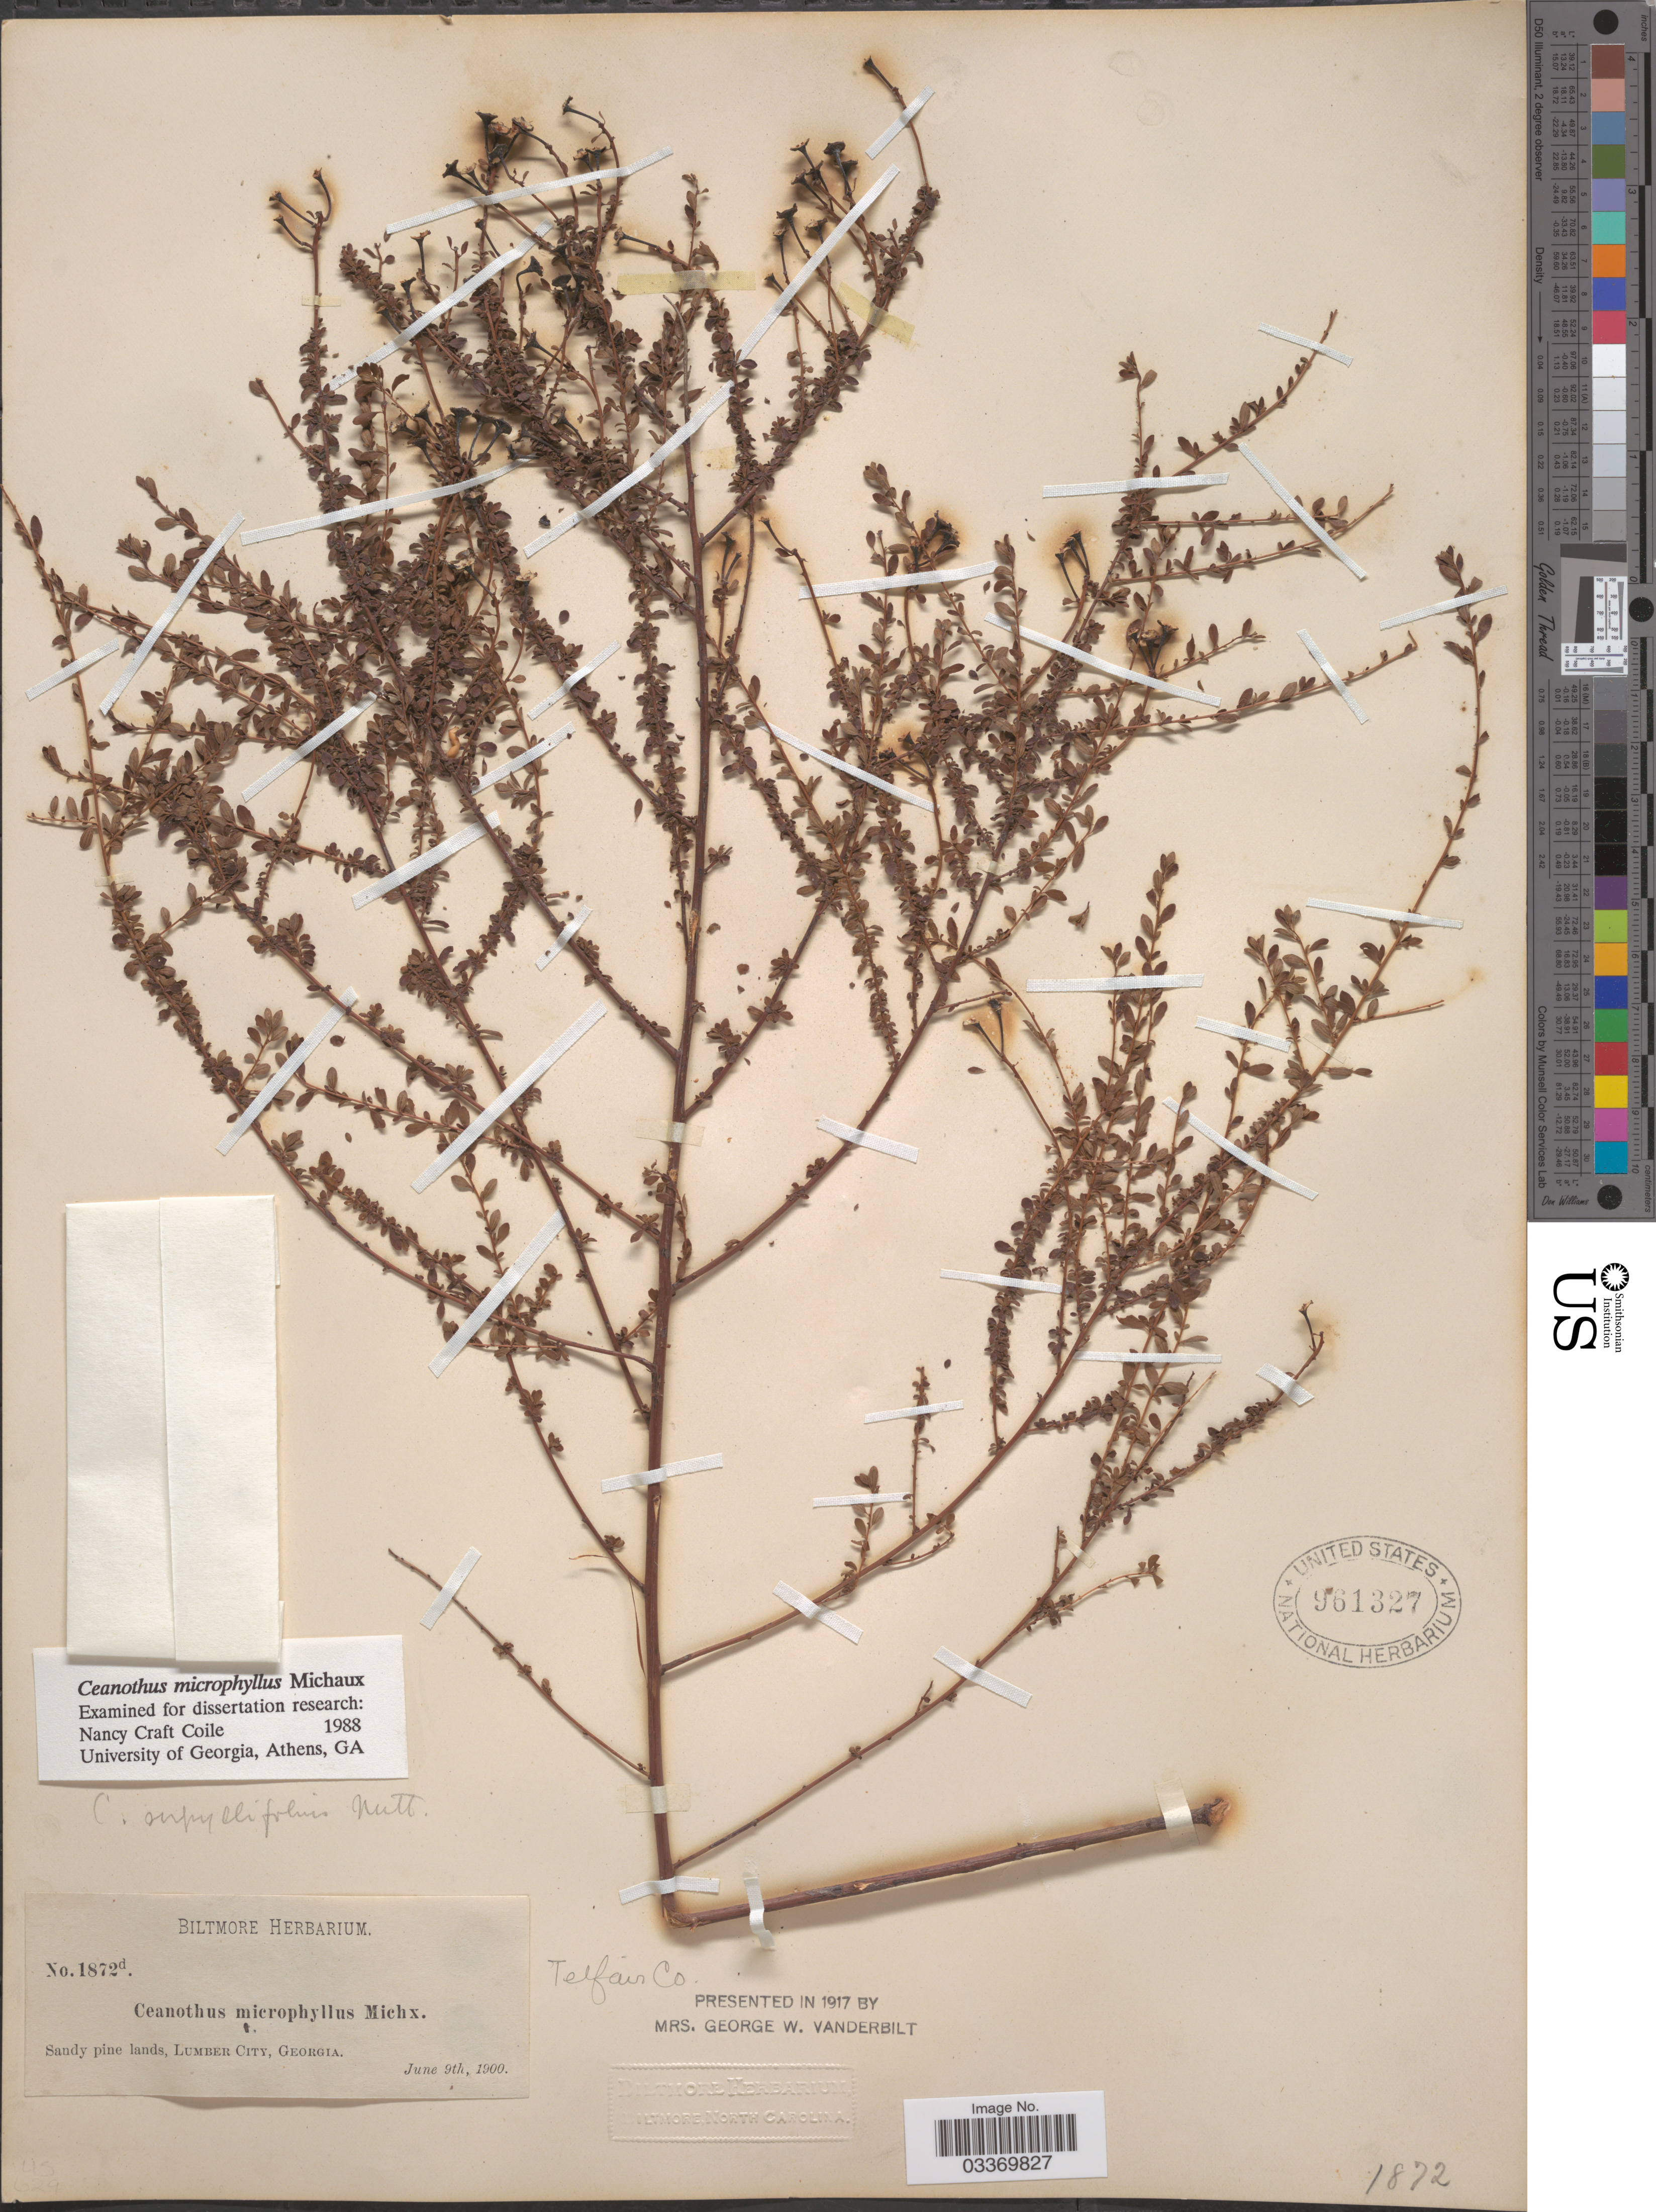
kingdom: Plantae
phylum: Tracheophyta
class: Magnoliopsida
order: Rosales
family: Rhamnaceae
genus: Ceanothus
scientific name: Ceanothus microphyllus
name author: Michx.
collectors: ex herb. Biltmore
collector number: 1872d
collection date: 1900-06-09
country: United States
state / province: Georgia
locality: Lumber City. Teflain Co.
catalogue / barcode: US 961327